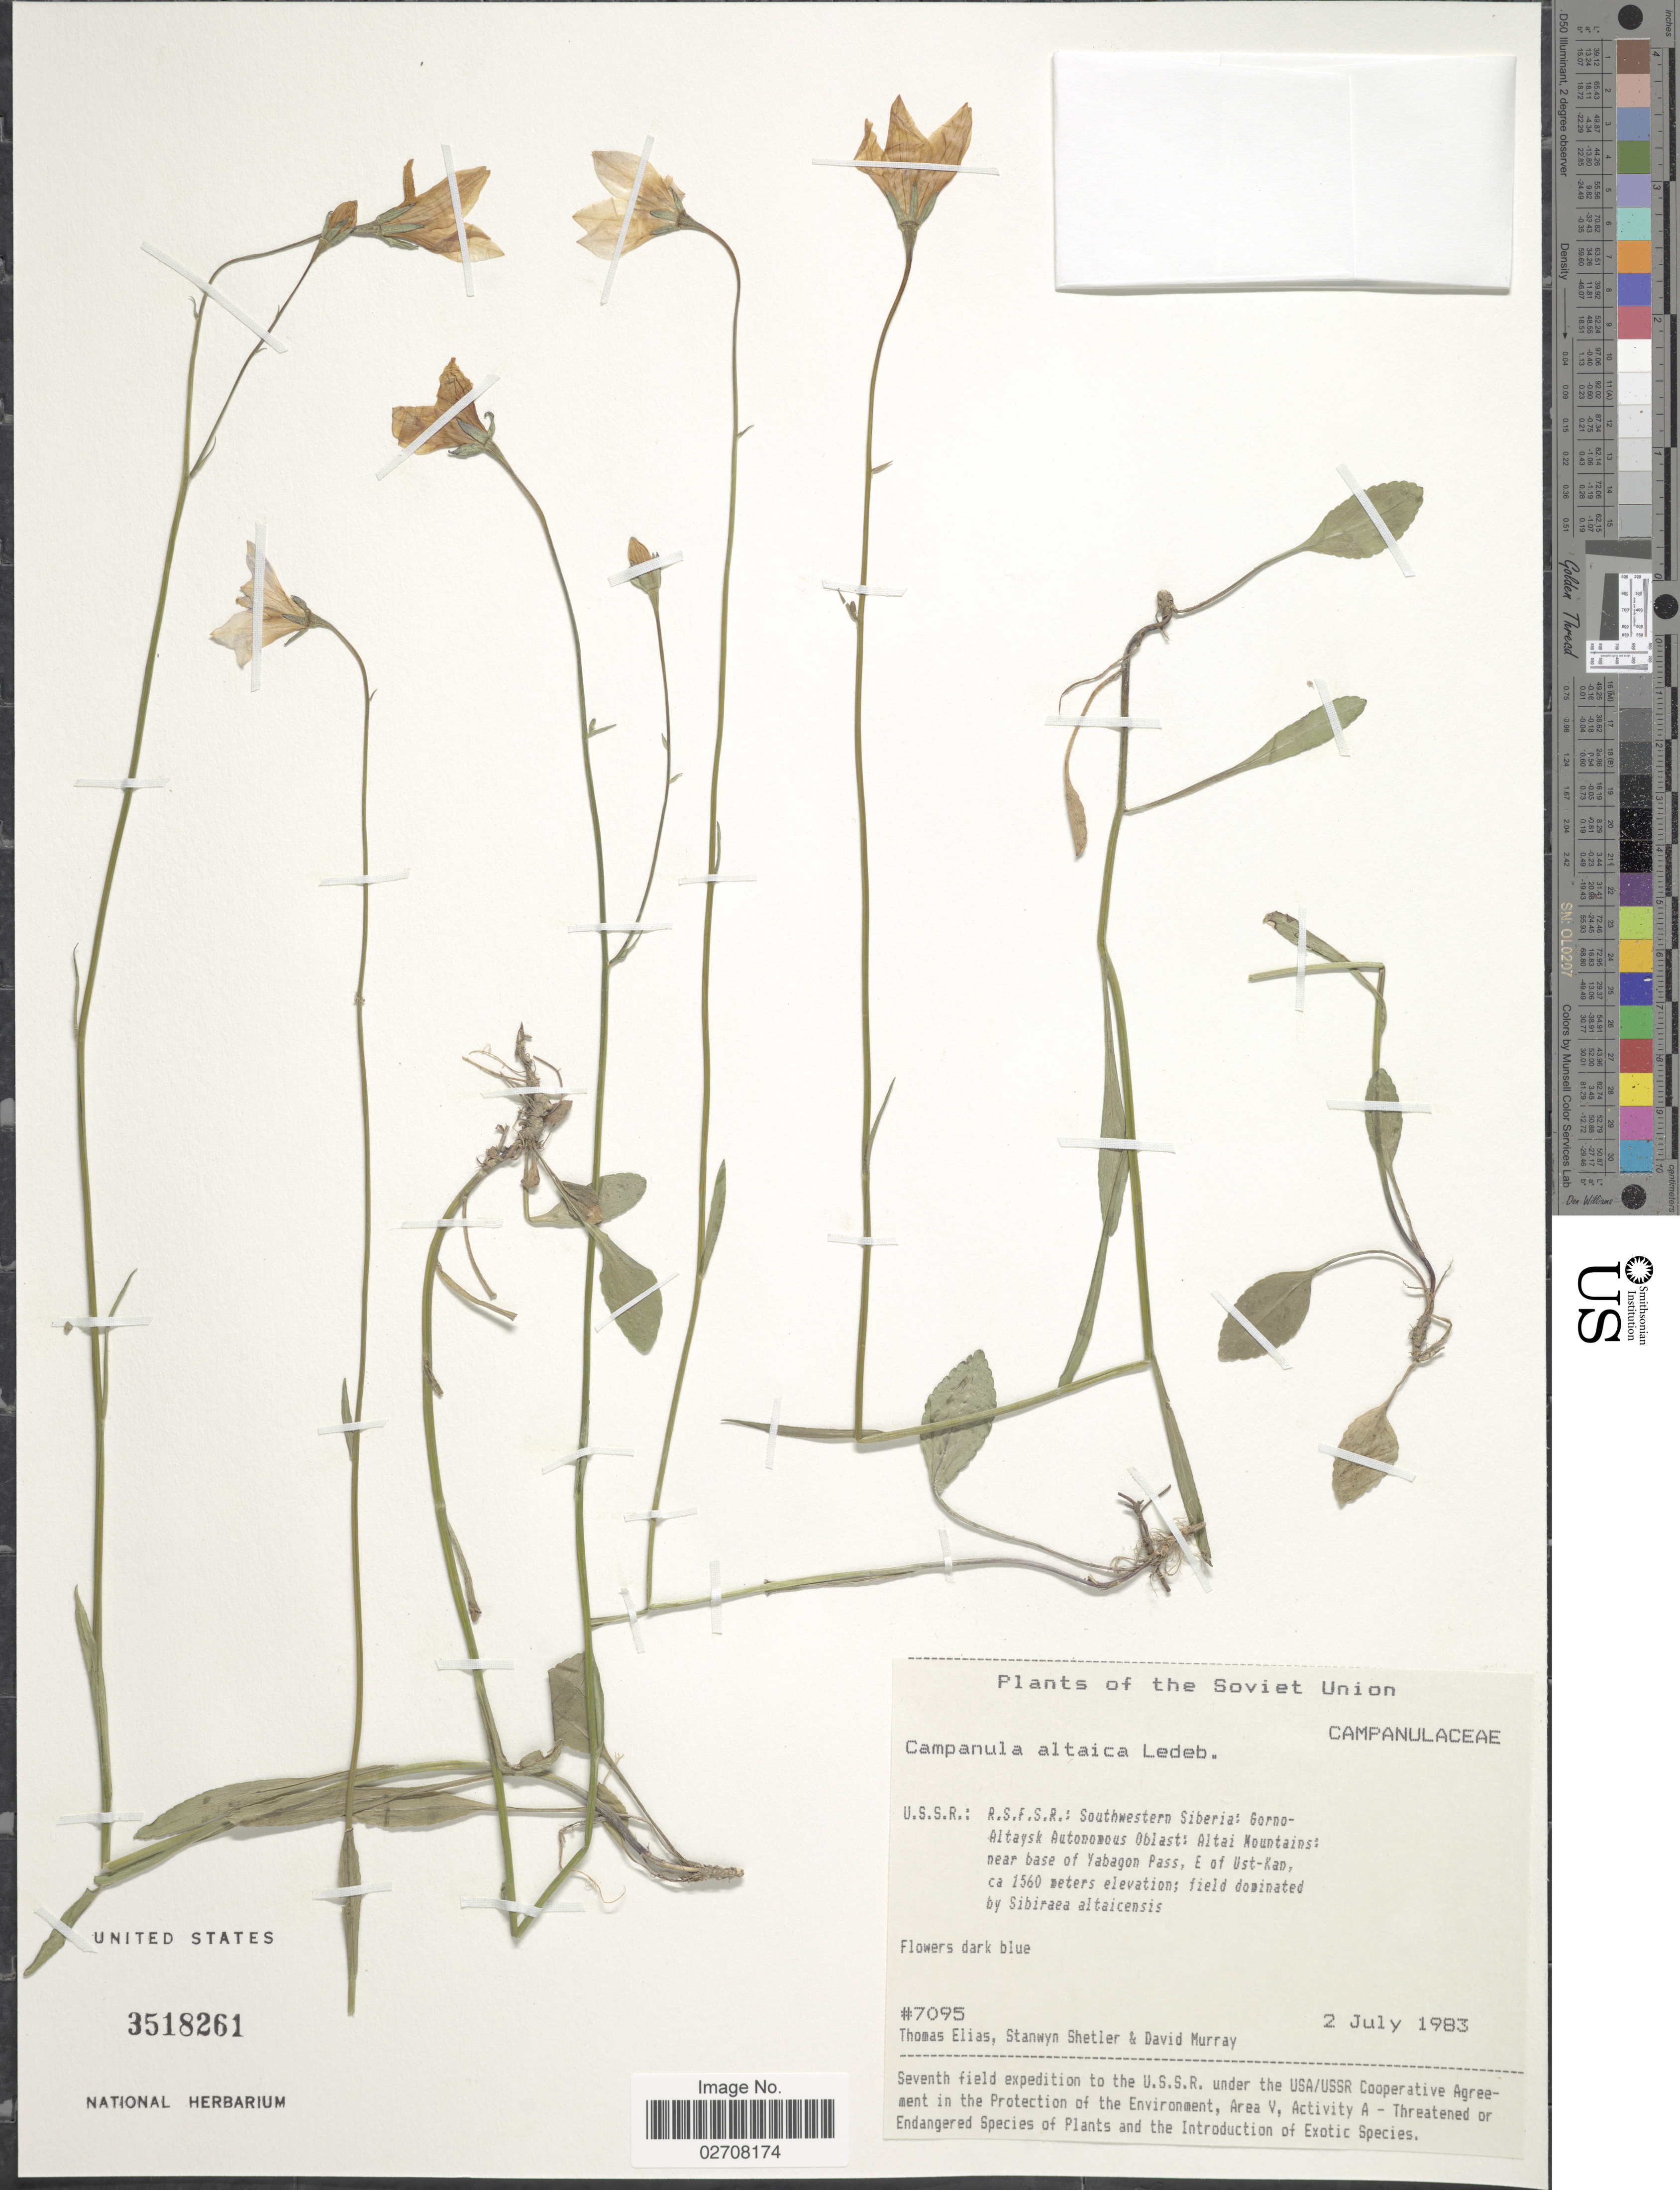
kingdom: Plantae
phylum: Tracheophyta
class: Magnoliopsida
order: Asterales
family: Campanulaceae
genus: Campanula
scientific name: Campanula altaica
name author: Ledeb.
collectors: T. S. Elias, S. Shetler & D. F. Murray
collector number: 7095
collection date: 1983-07-02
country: Russian Federation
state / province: Altai Republic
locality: Soviet Union. U.S.S.R.: R.S.F.S.R.: Southwestern Siberia: Gorno-Altaysk Autonomous Oblast: Altai Mountains: near base of Yabagon Pass, E of Ust-kan.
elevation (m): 1560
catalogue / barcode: US 3518261